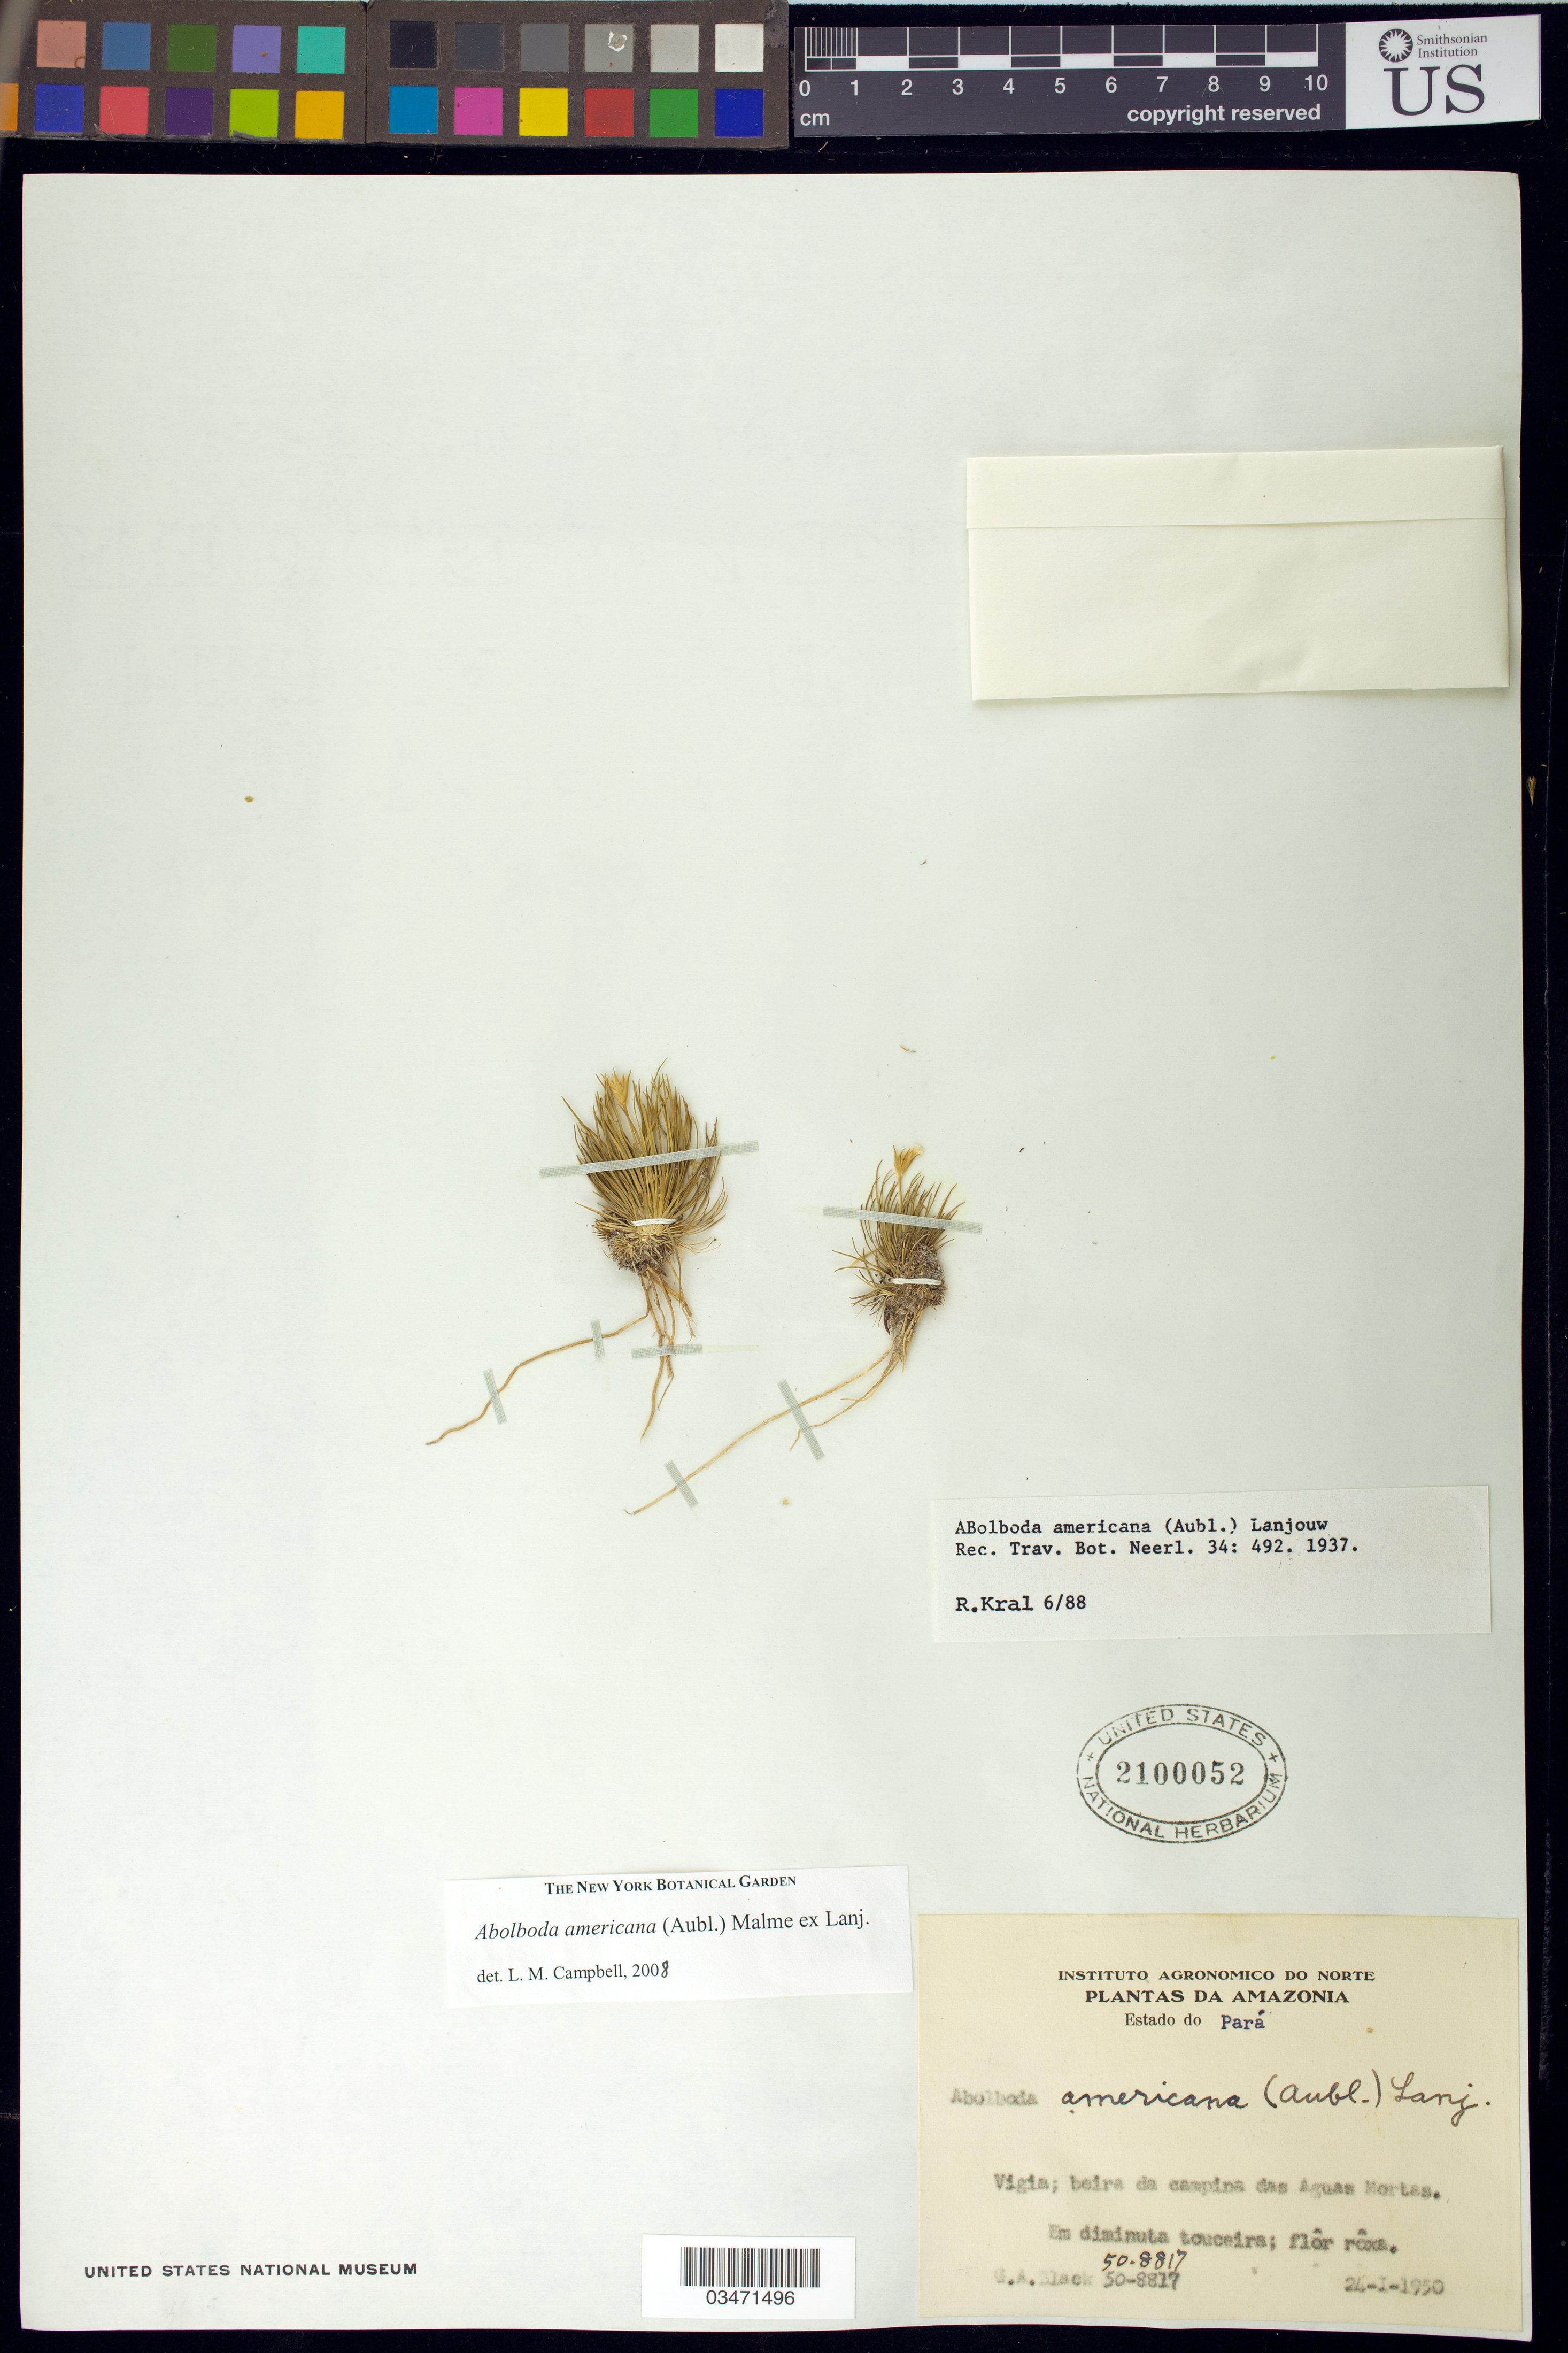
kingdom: Plantae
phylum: Tracheophyta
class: Liliopsida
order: Poales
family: Xyridaceae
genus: Abolboda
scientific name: Abolboda americana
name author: (Aubl.) Lanj.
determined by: Campbell, L. M.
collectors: G. A. Black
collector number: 50-8817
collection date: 1950-01-24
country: Brazil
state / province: Pará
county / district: Vigia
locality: Beira da campina das Águas Mortas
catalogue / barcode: US 2100052